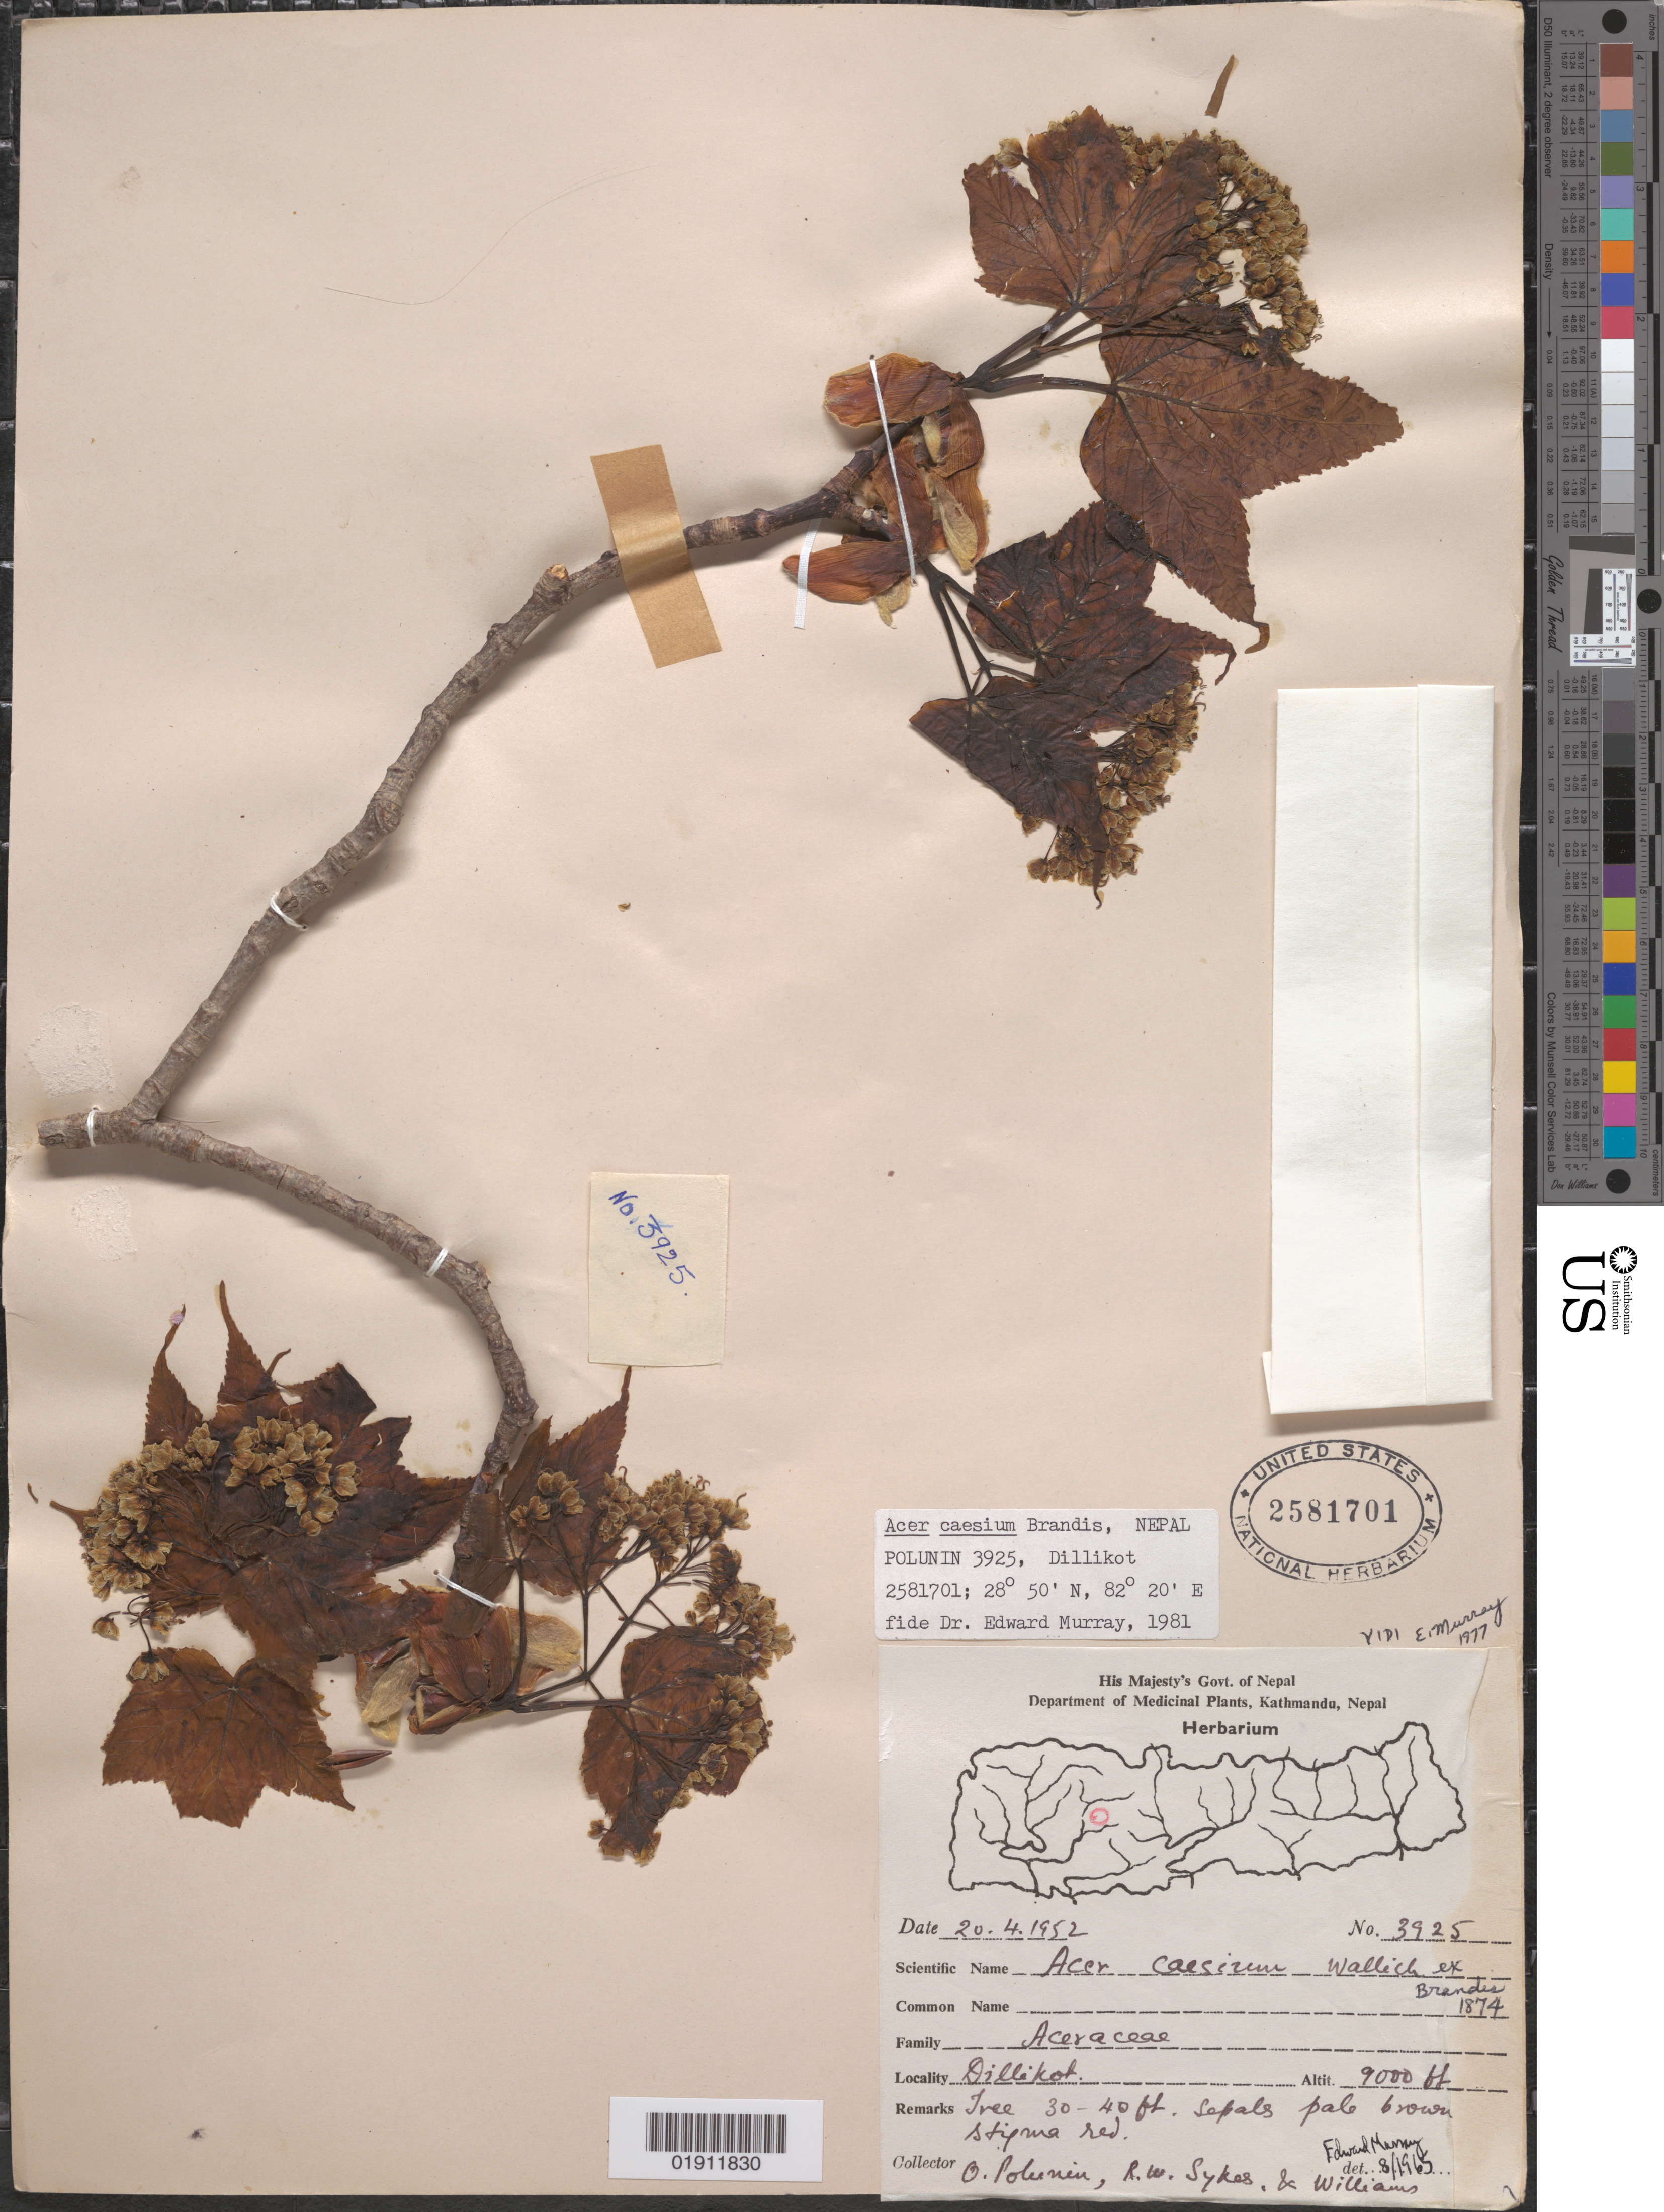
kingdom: Plantae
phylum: Tracheophyta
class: Magnoliopsida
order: Sapindales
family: Sapindaceae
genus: Acer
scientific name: Acer caesium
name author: Wall ex Brandis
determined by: Murray, Edward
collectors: O. V. Polunin, R. Sykes & -- Williams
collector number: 3925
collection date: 1952-04-20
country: Nepal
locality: Dillikot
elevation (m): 2743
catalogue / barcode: US 2581701